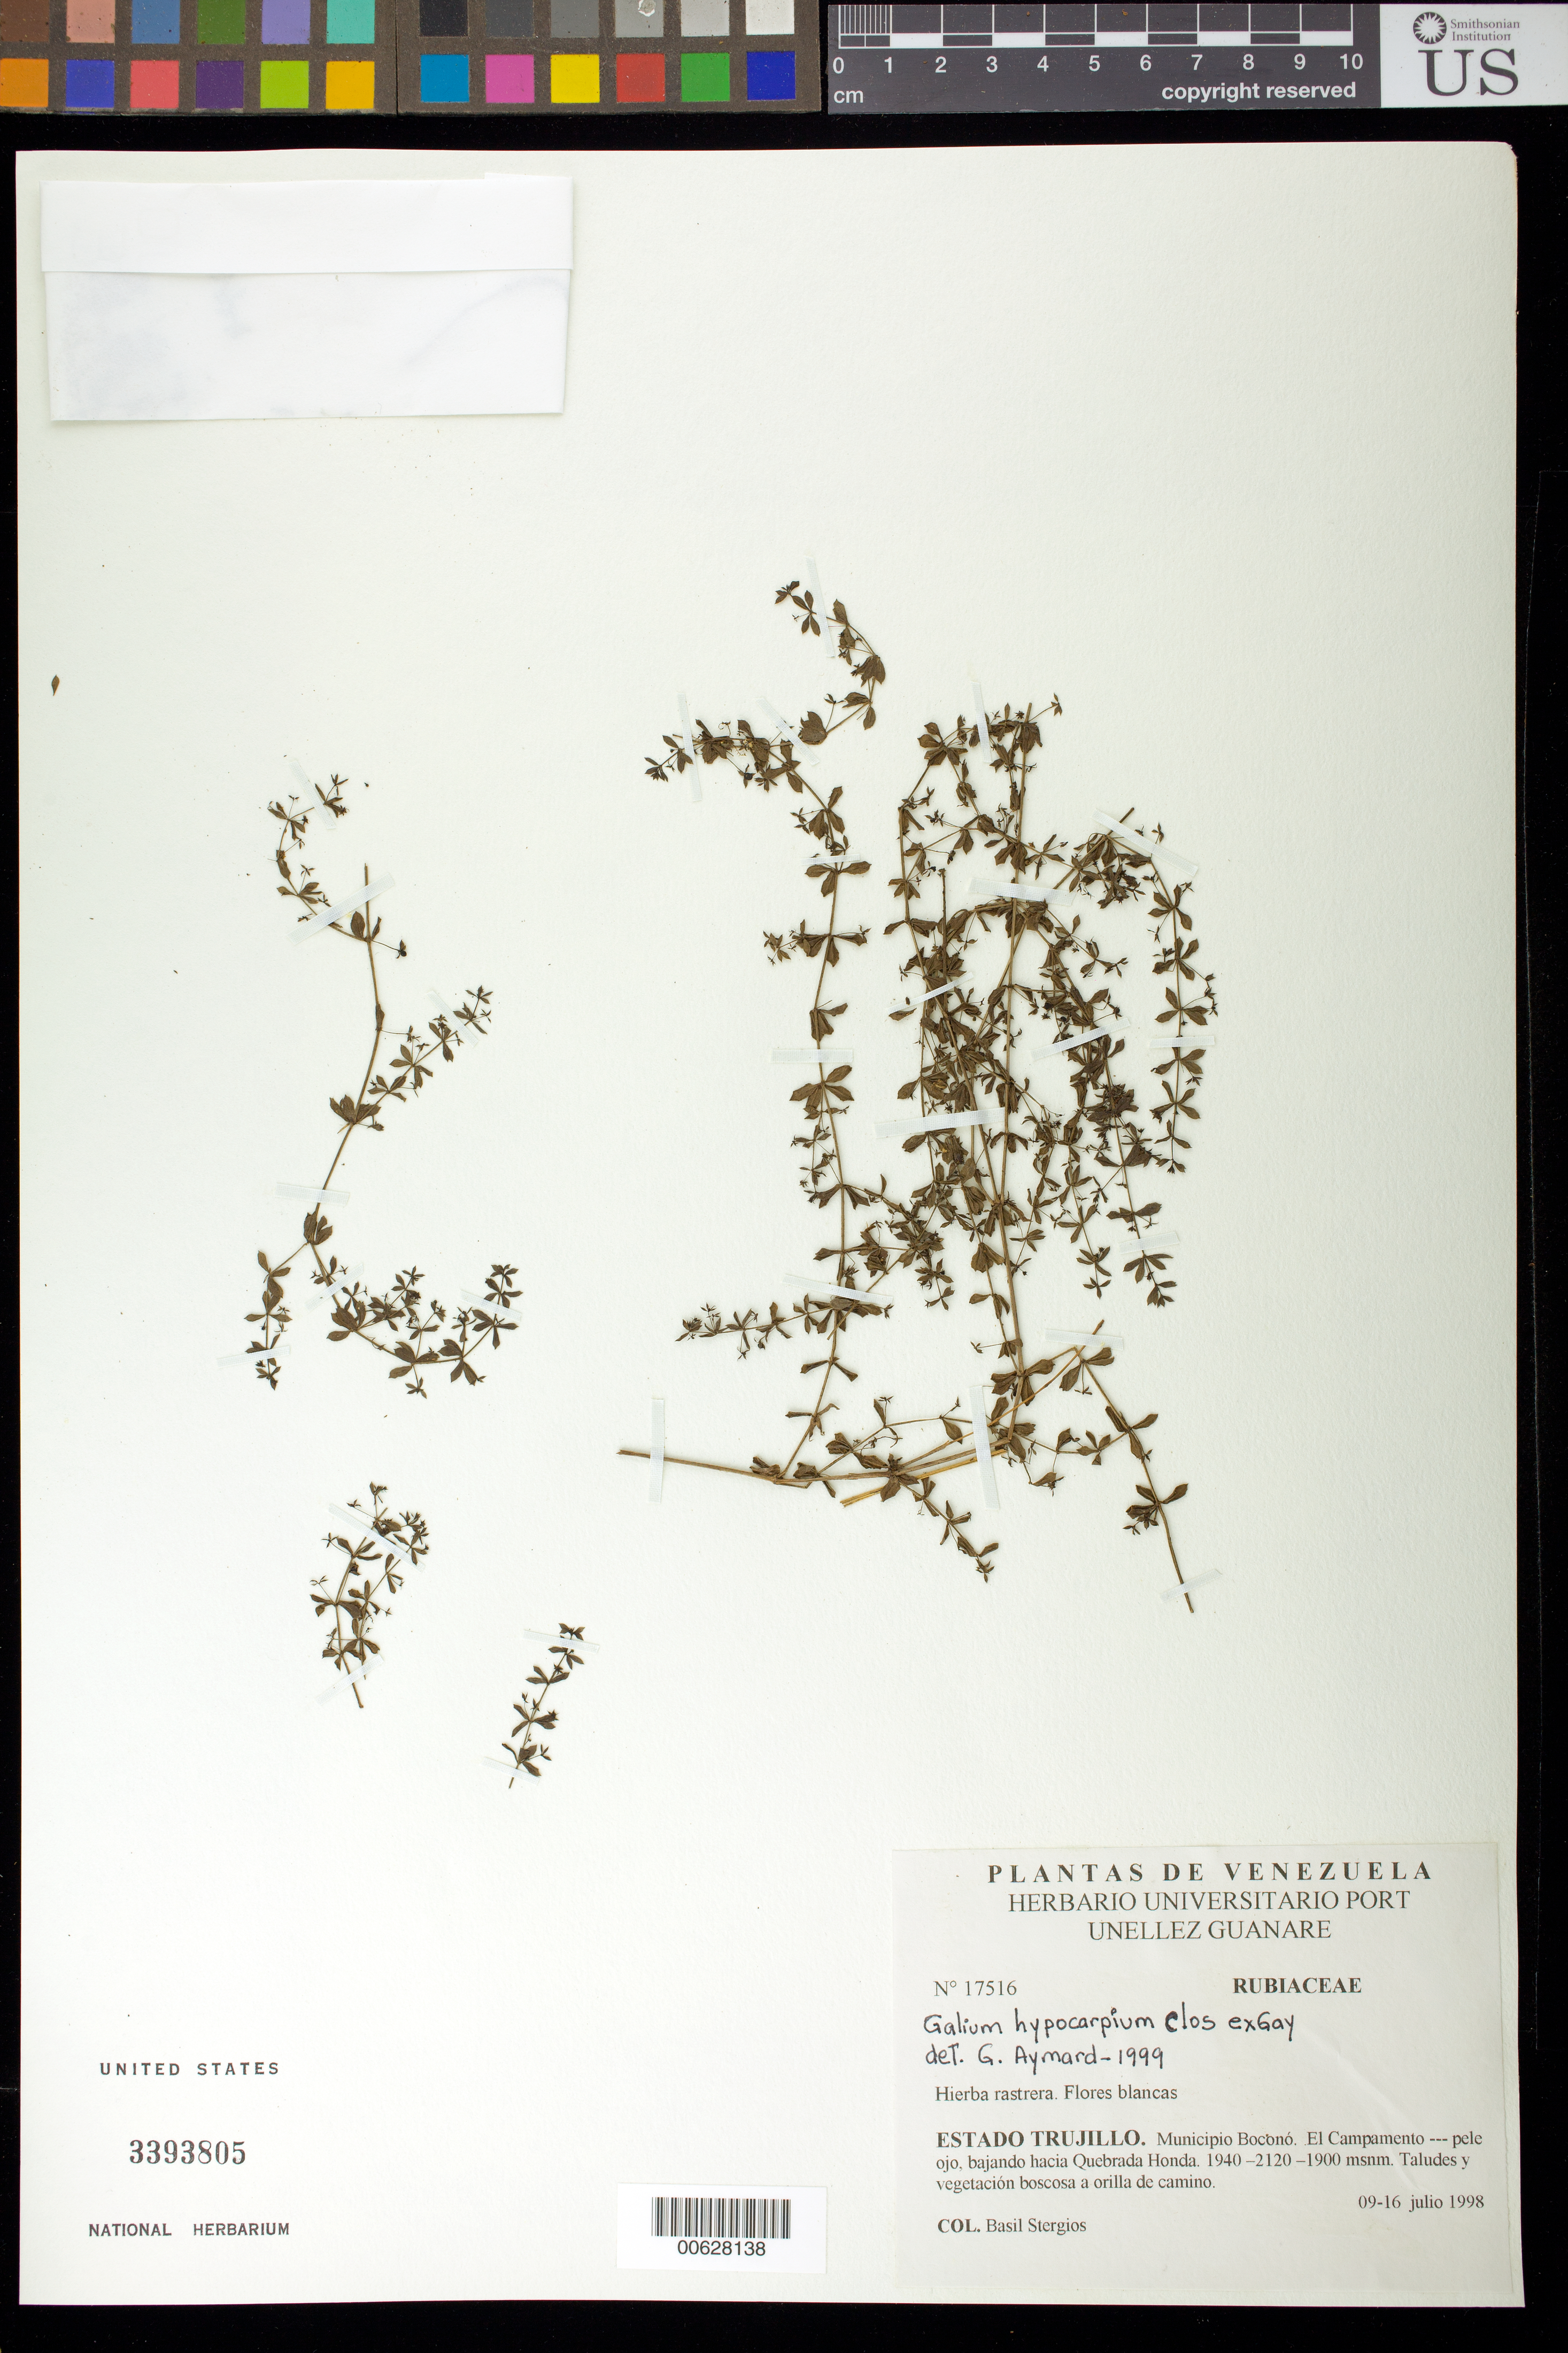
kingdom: Plantae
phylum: Tracheophyta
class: Magnoliopsida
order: Gentianales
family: Rubiaceae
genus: Galium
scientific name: Galium hypocarpium subsp. hypocarpium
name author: (L.) Endl. ex Griseb.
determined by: Aymard C., G. A., (PORT), Univ. Nac. Exp. de los Llanos Ezequiel Zamora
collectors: B. G. Stergios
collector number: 17516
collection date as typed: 09 Jul 1998 to 16 Jul 1998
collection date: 1998-07-09/1998-07-16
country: Venezuela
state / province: Trujillo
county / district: Boconó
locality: Parque Nacional Guaramacal, El campamento-pele ojo, bajando hacia Quebrada Honda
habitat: Taludes y vegetación boscosa a orilla de camino.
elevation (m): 1900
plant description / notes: PORT, US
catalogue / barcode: US 3393805